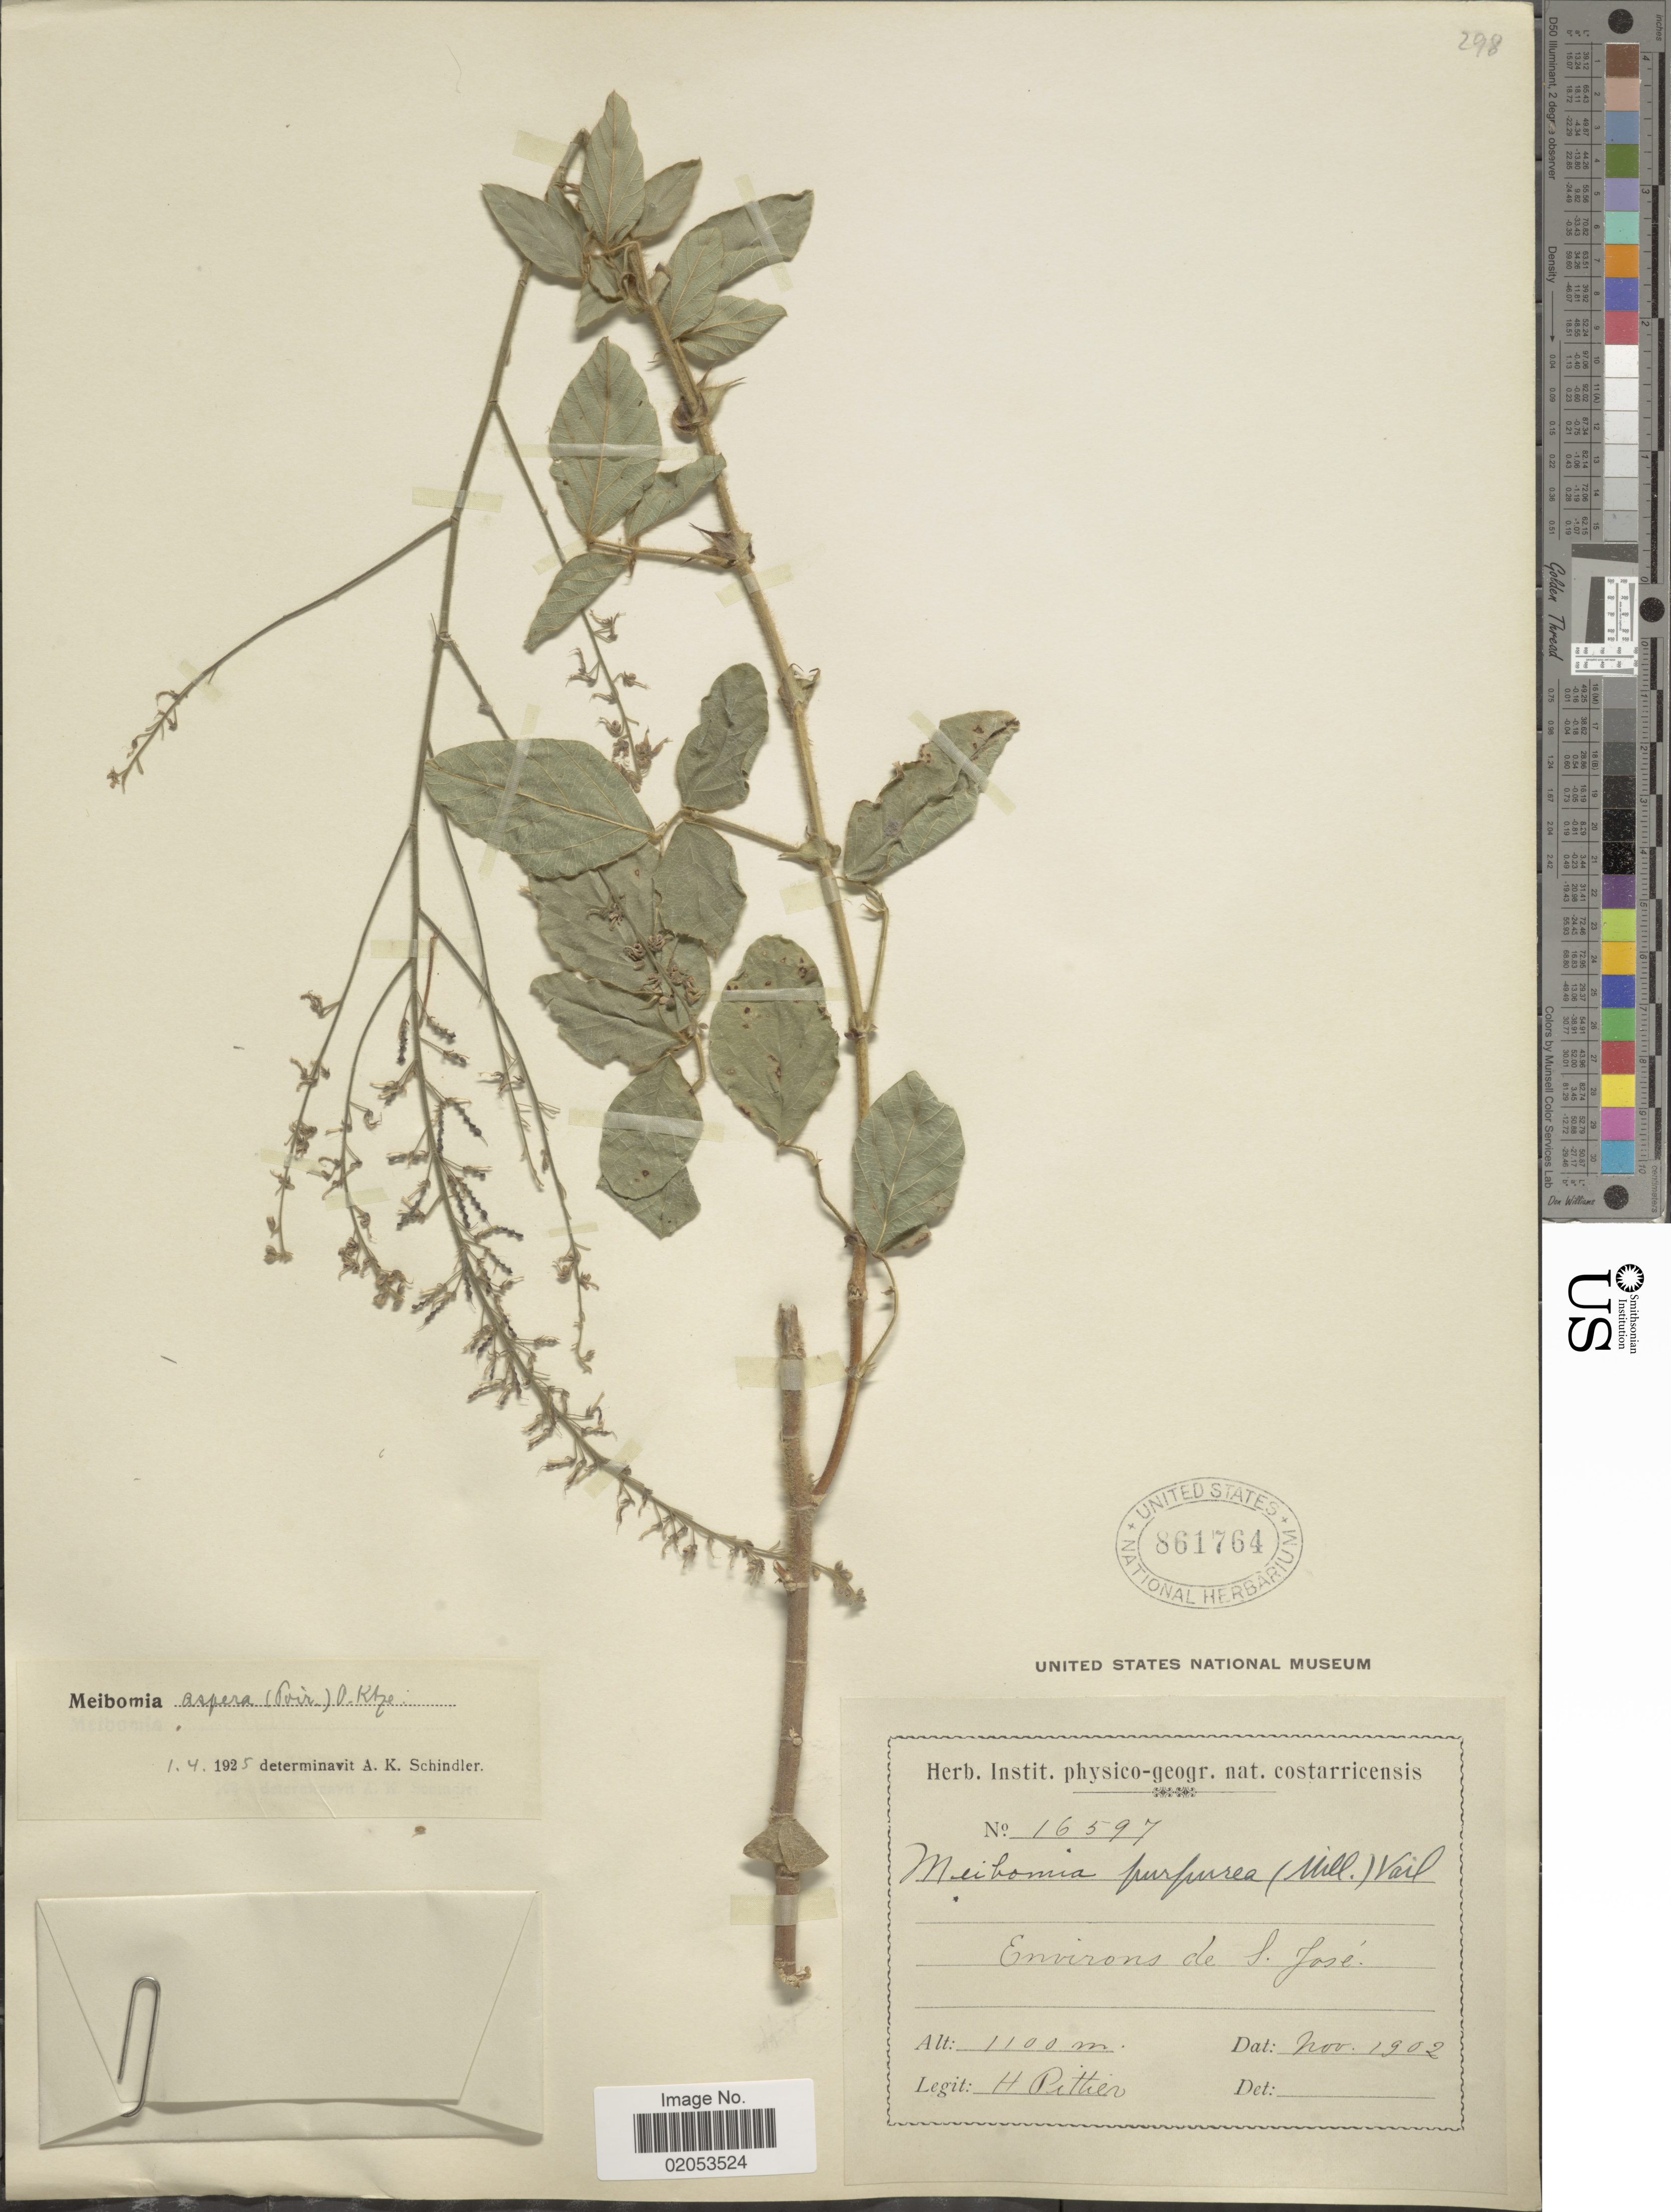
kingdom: Plantae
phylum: Tracheophyta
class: Magnoliopsida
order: Fabales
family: Fabaceae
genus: Desmodium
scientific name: Desmodium distortum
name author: (Aubl.) J.F. Macbr.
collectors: H. F. Pittier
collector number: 16597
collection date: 1902-11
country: Costa Rica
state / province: San José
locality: Environs de S. Jose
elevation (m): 1100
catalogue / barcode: US 861764